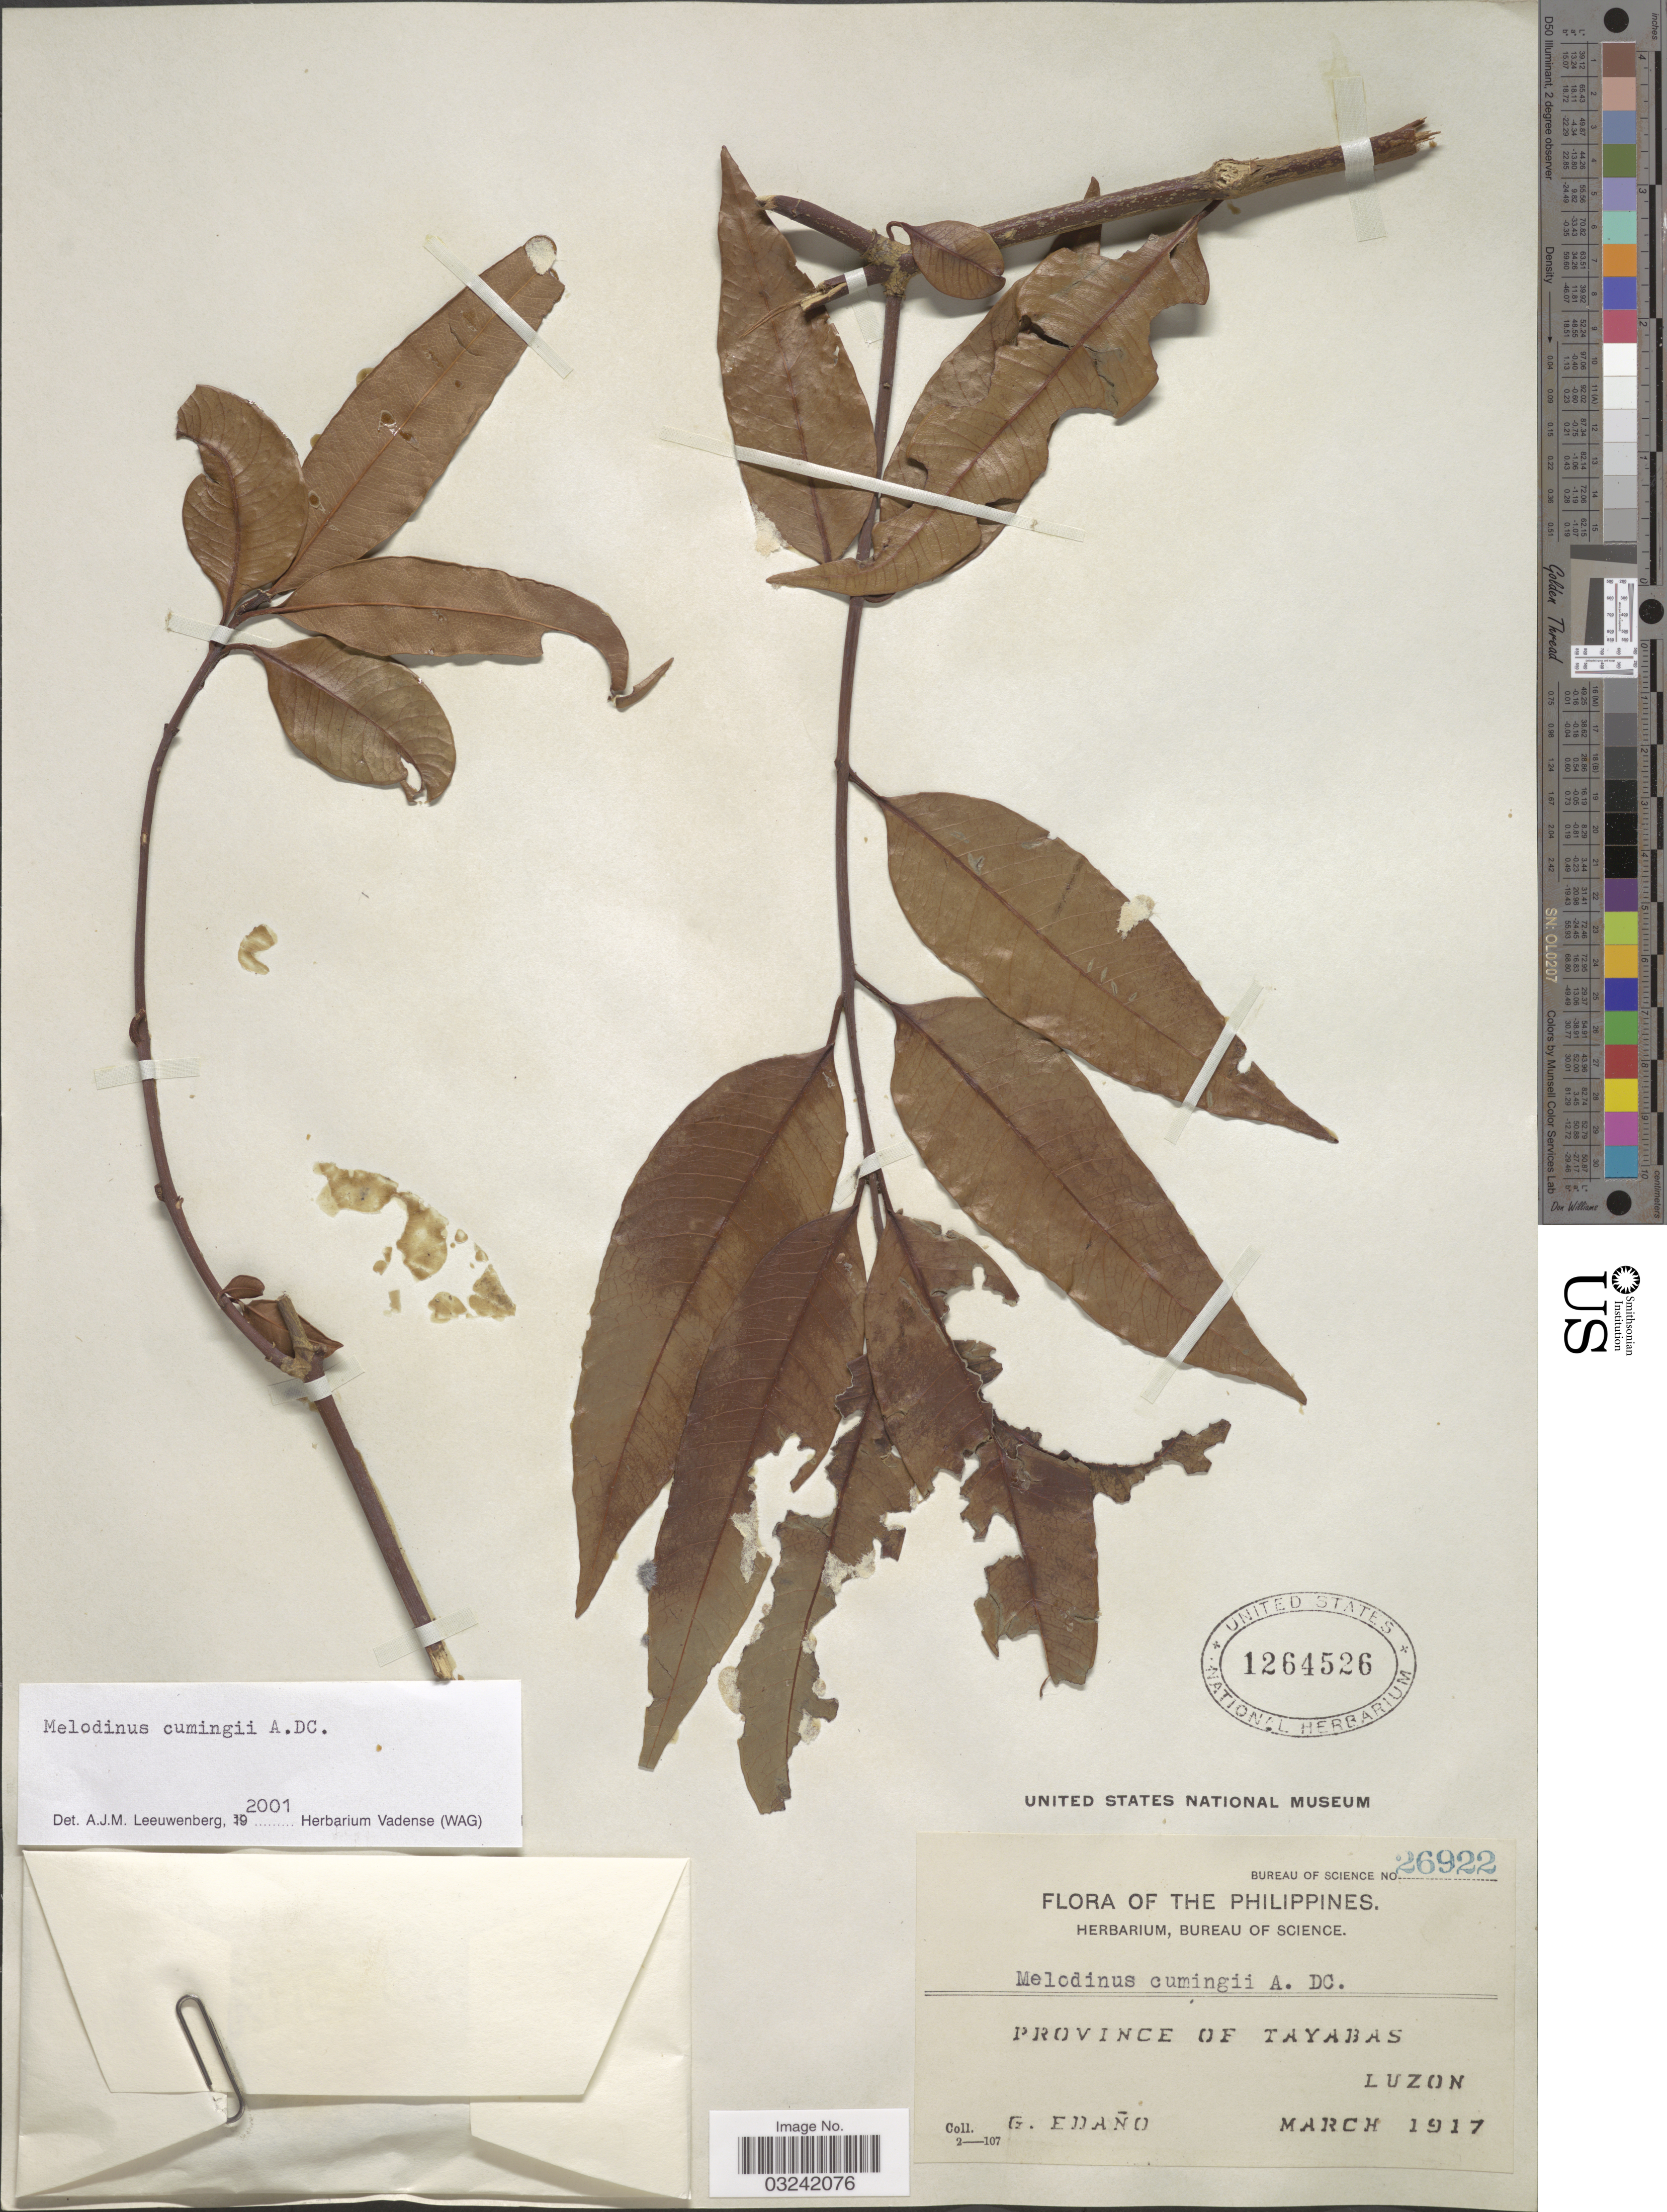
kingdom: Plantae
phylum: Tracheophyta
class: Magnoliopsida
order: Gentianales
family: Apocynaceae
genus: Melodinus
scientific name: Melodinus cumingii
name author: A. DC.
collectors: G. Edaño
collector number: Bureau of Science 26922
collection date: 1917-03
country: Philippines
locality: Province of Tayabas Luzon.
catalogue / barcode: US 1264526